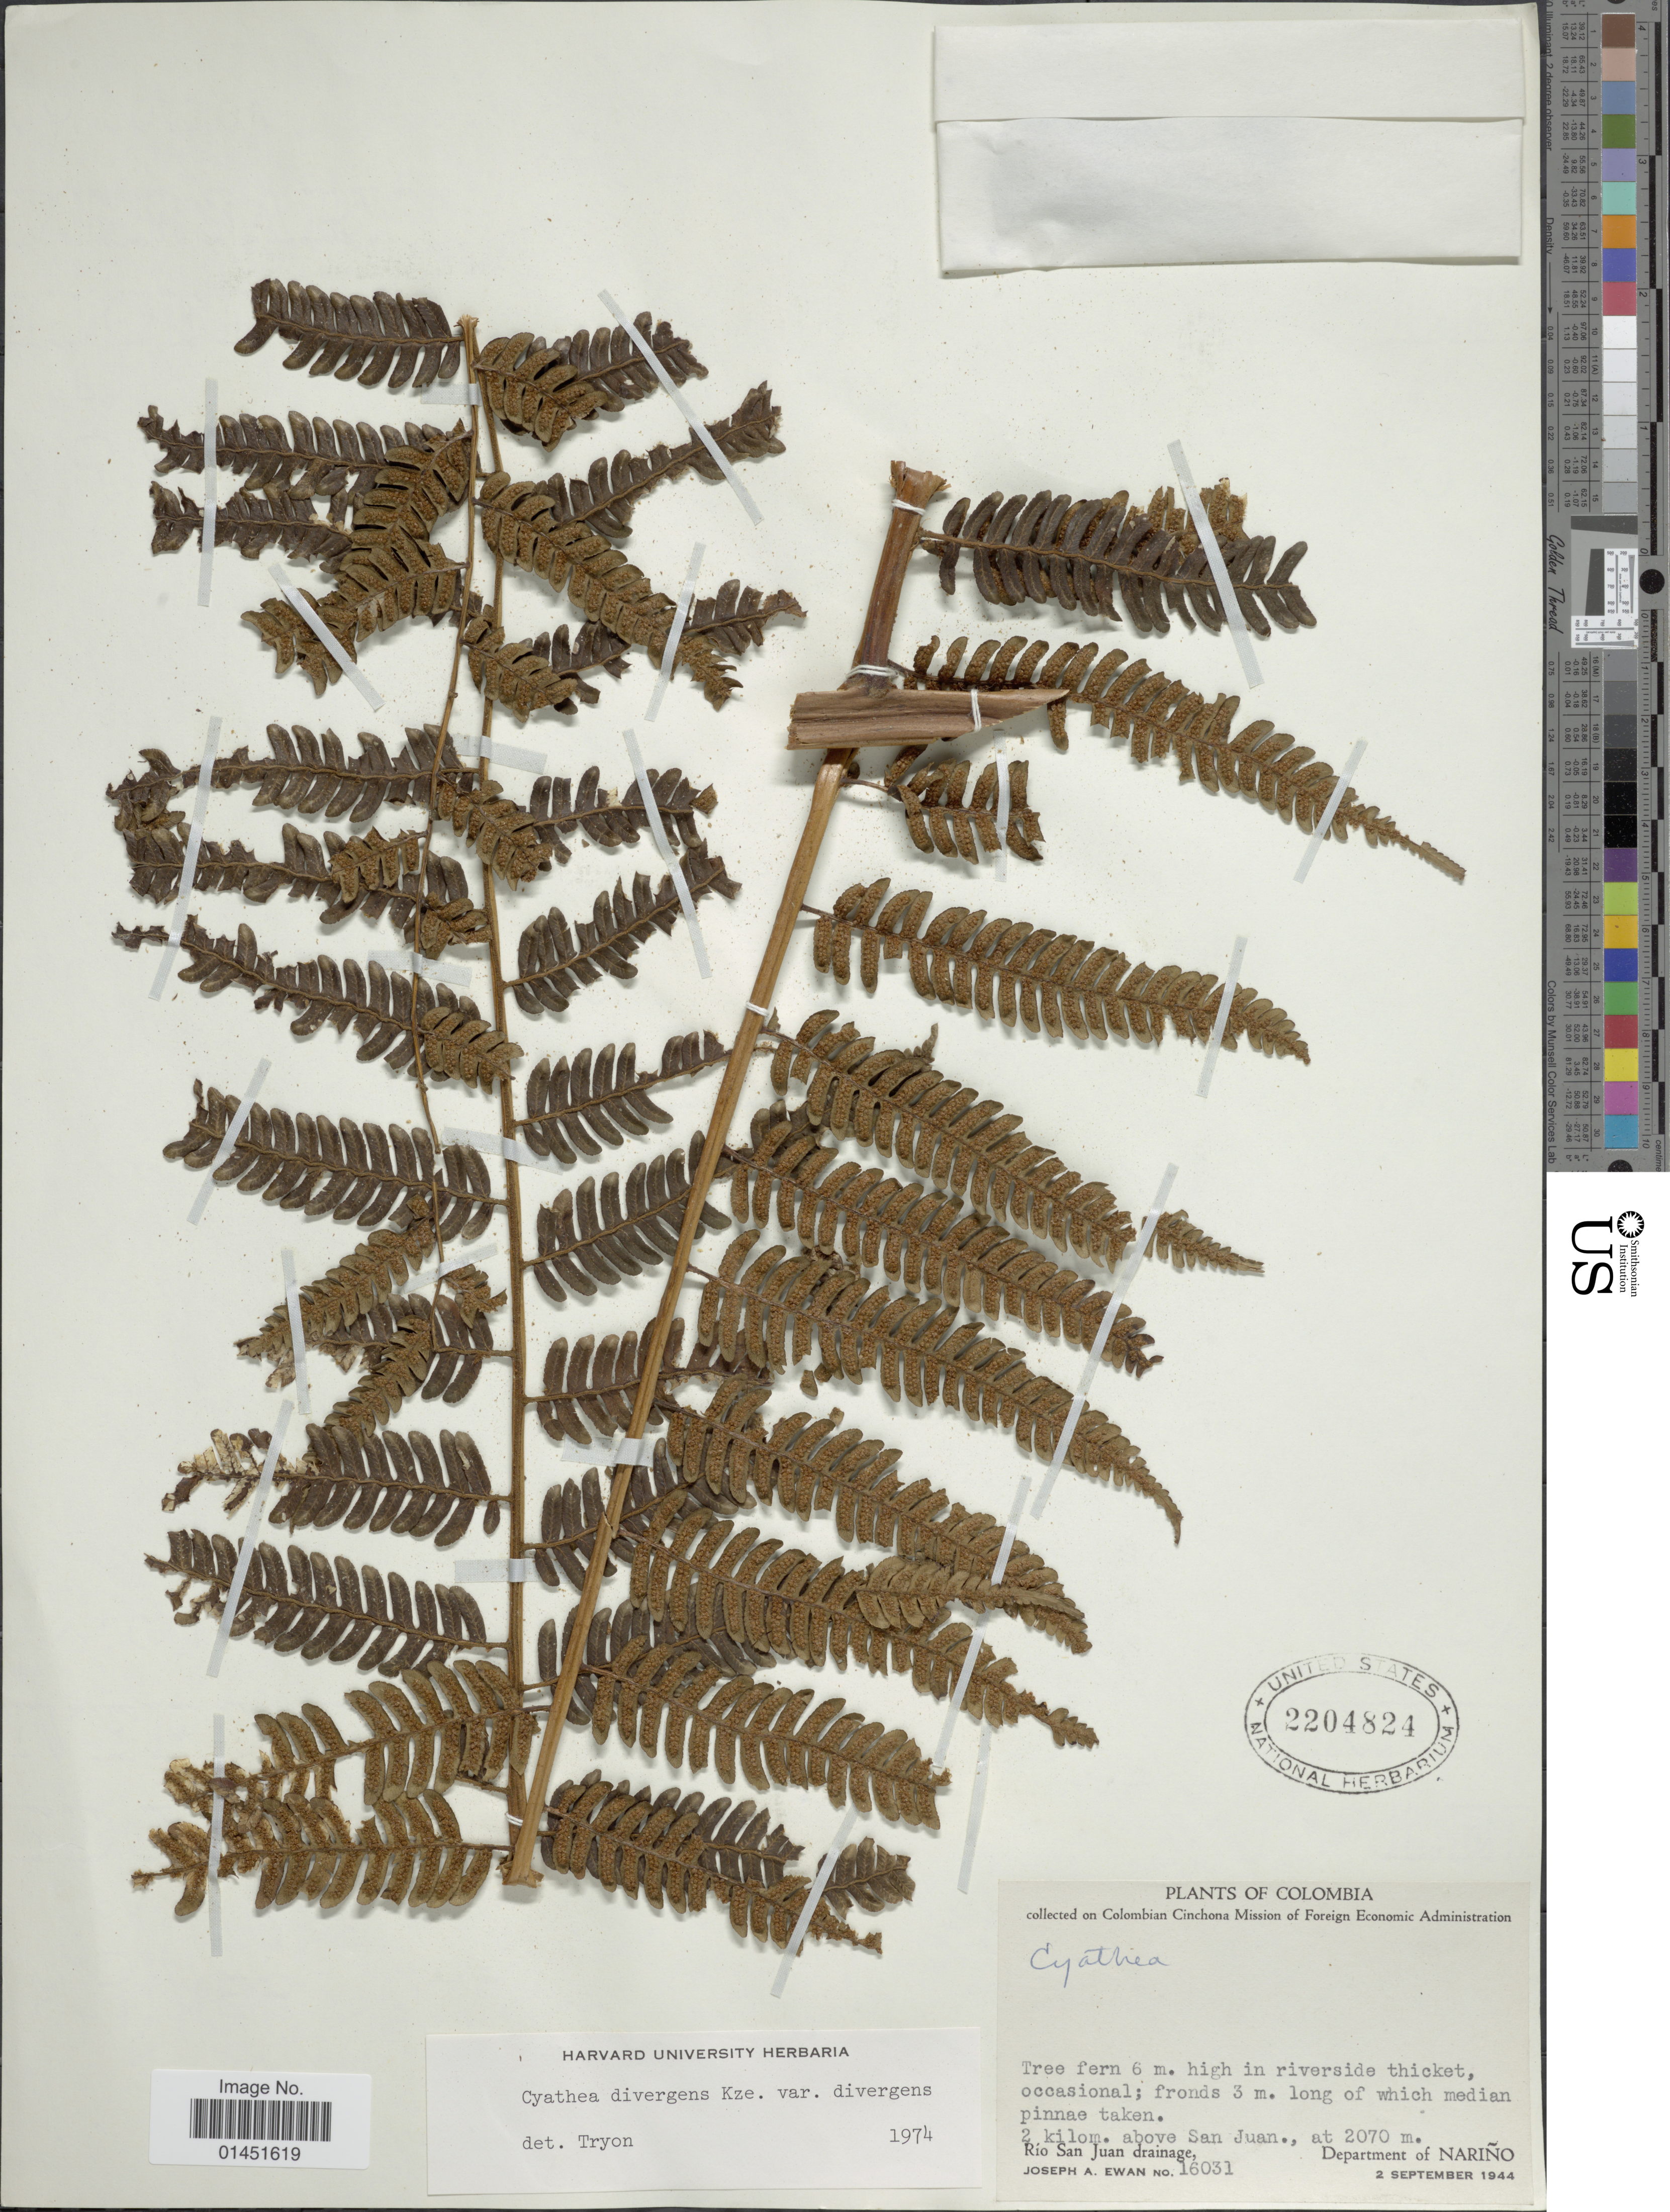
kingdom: Plantae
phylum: Tracheophyta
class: Polypodiopsida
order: Cyatheales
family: Cyatheaceae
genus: Cyathea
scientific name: Cyathea divergens var. divergens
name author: Kunze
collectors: J. A. Ewan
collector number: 16031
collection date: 1944-09-02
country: Colombia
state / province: Nariño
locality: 2 kilom. above San Juan, Rio San Juan Drainage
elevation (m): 2070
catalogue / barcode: US 2204824